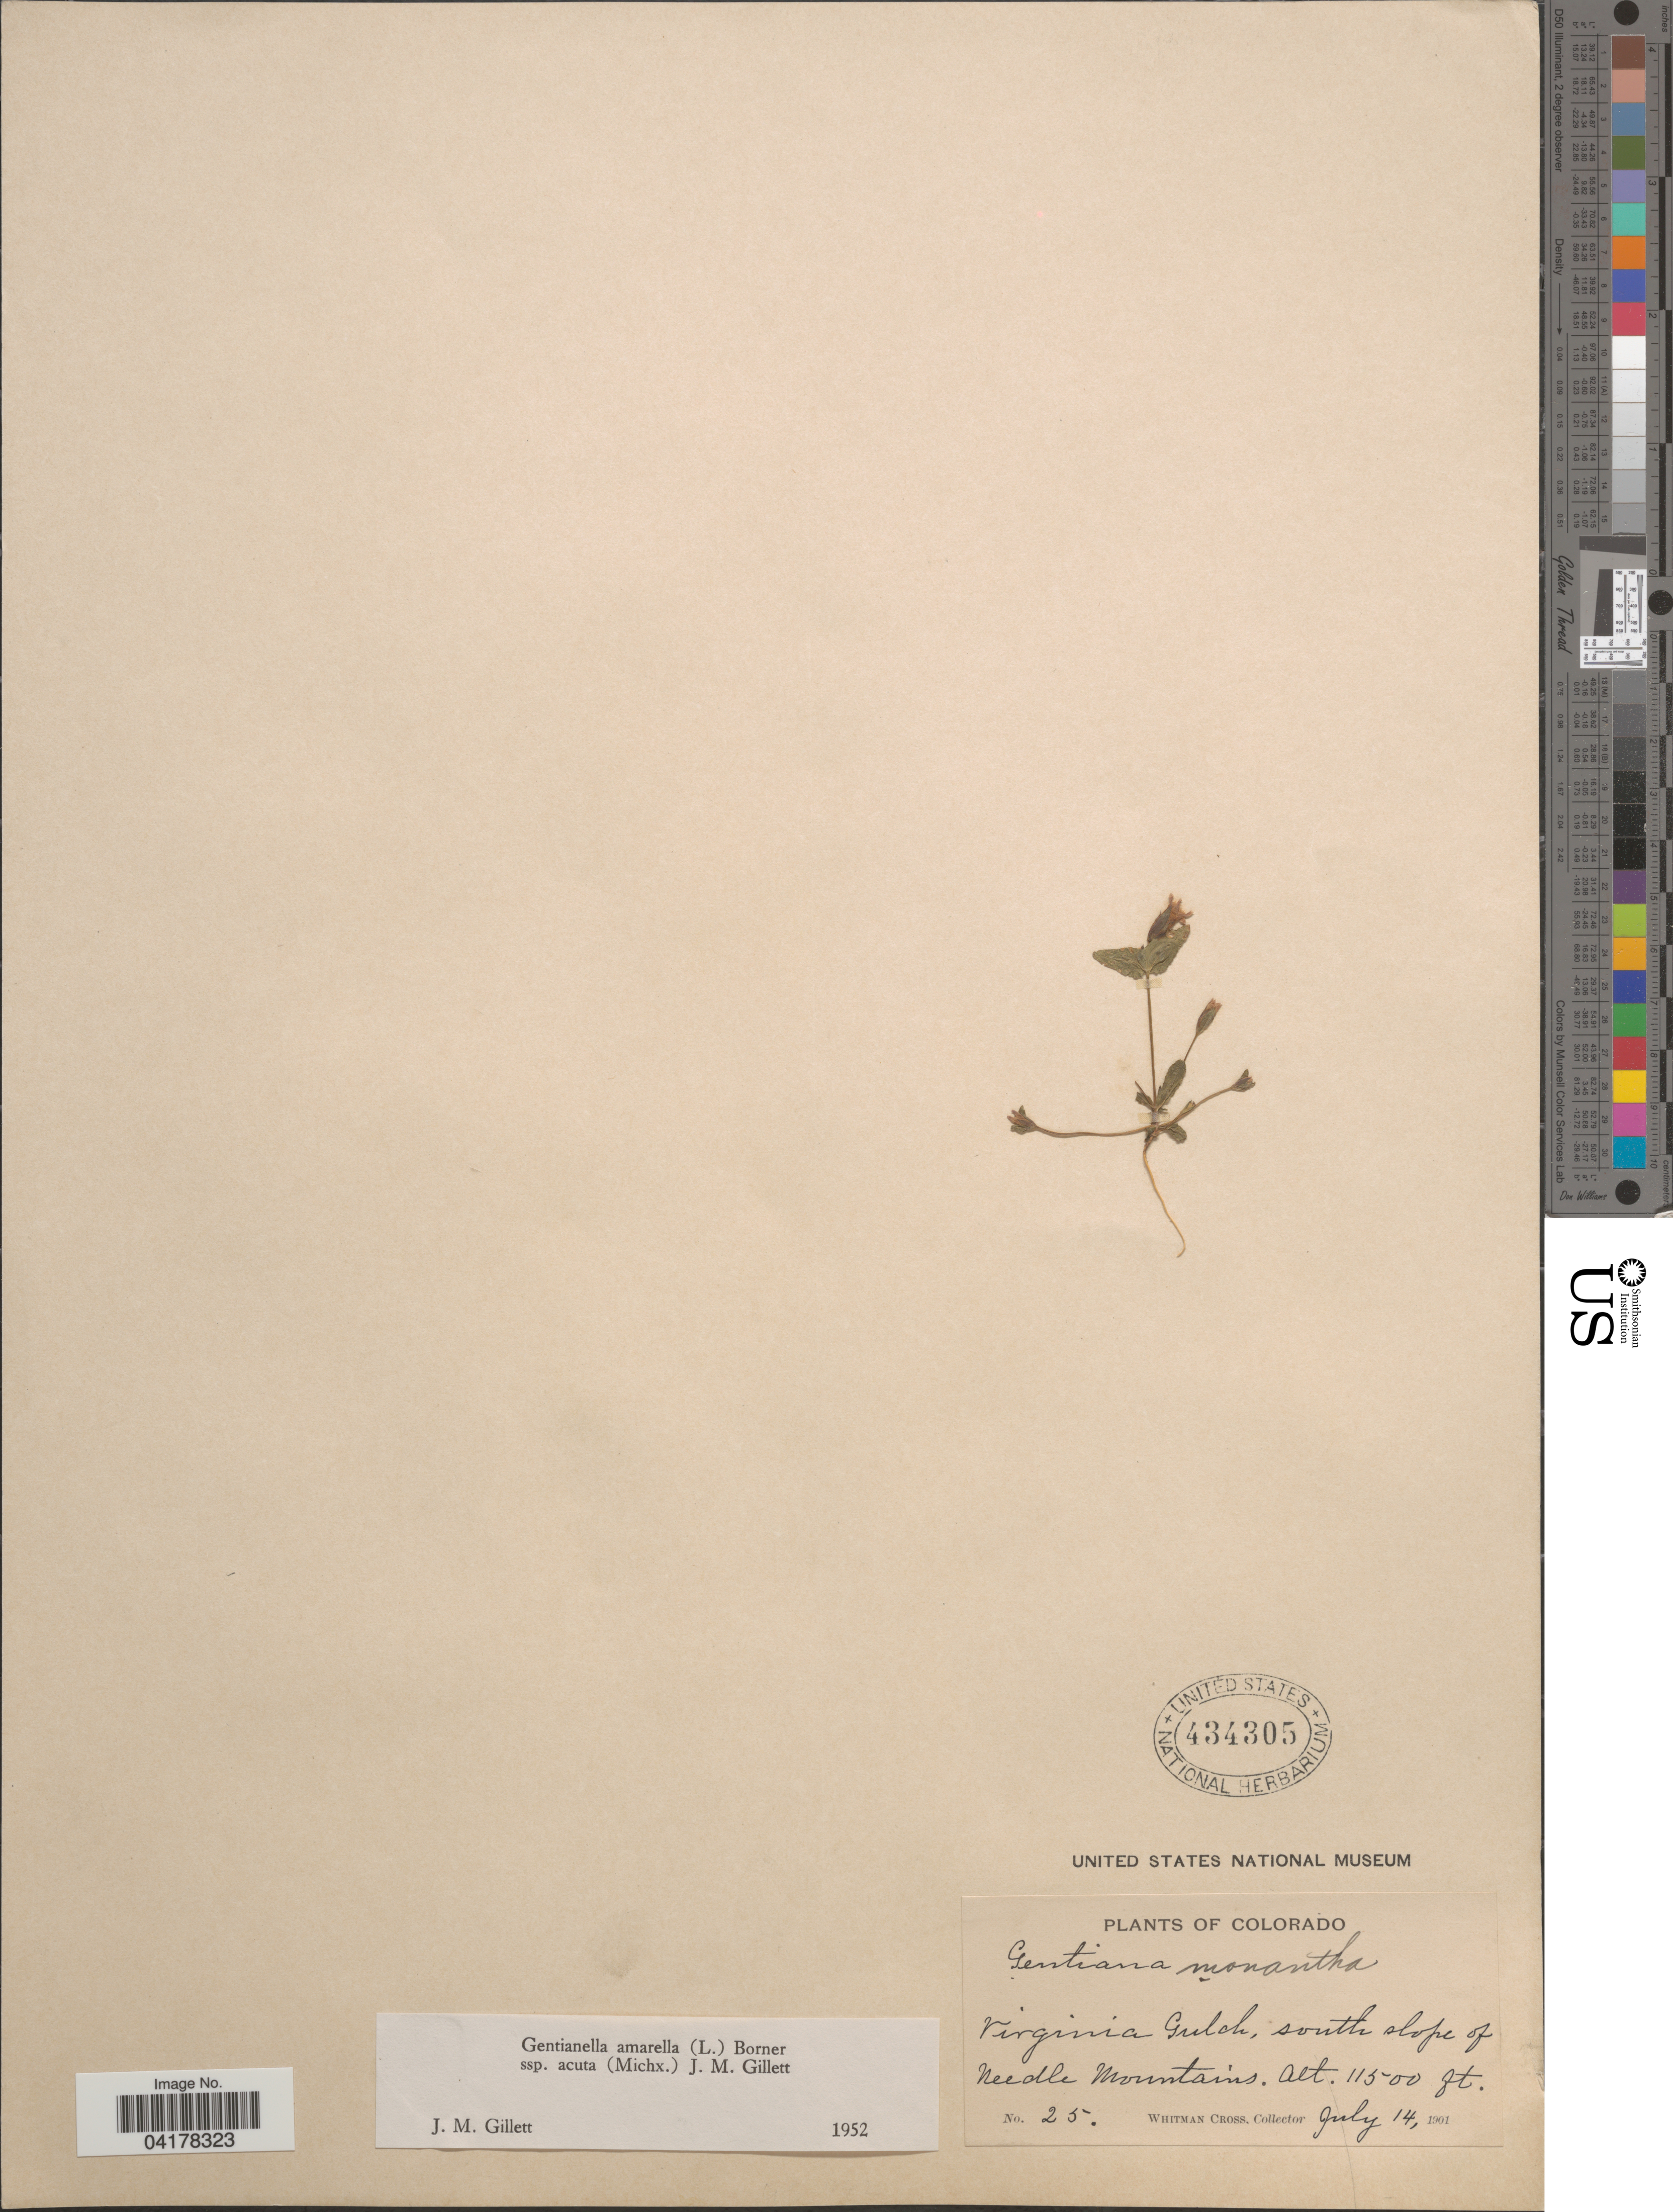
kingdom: Plantae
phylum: Tracheophyta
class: Magnoliopsida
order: Gentianales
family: Gentianaceae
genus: Gentianella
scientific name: Gentianella amarella subsp. acuta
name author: (Michx.) J.M. Gillett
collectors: W. Cross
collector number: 25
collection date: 1901-07-14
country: United States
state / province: Colorado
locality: Virginia Gulch, south slope of Needle Mountains.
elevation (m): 3505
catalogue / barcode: US 434305